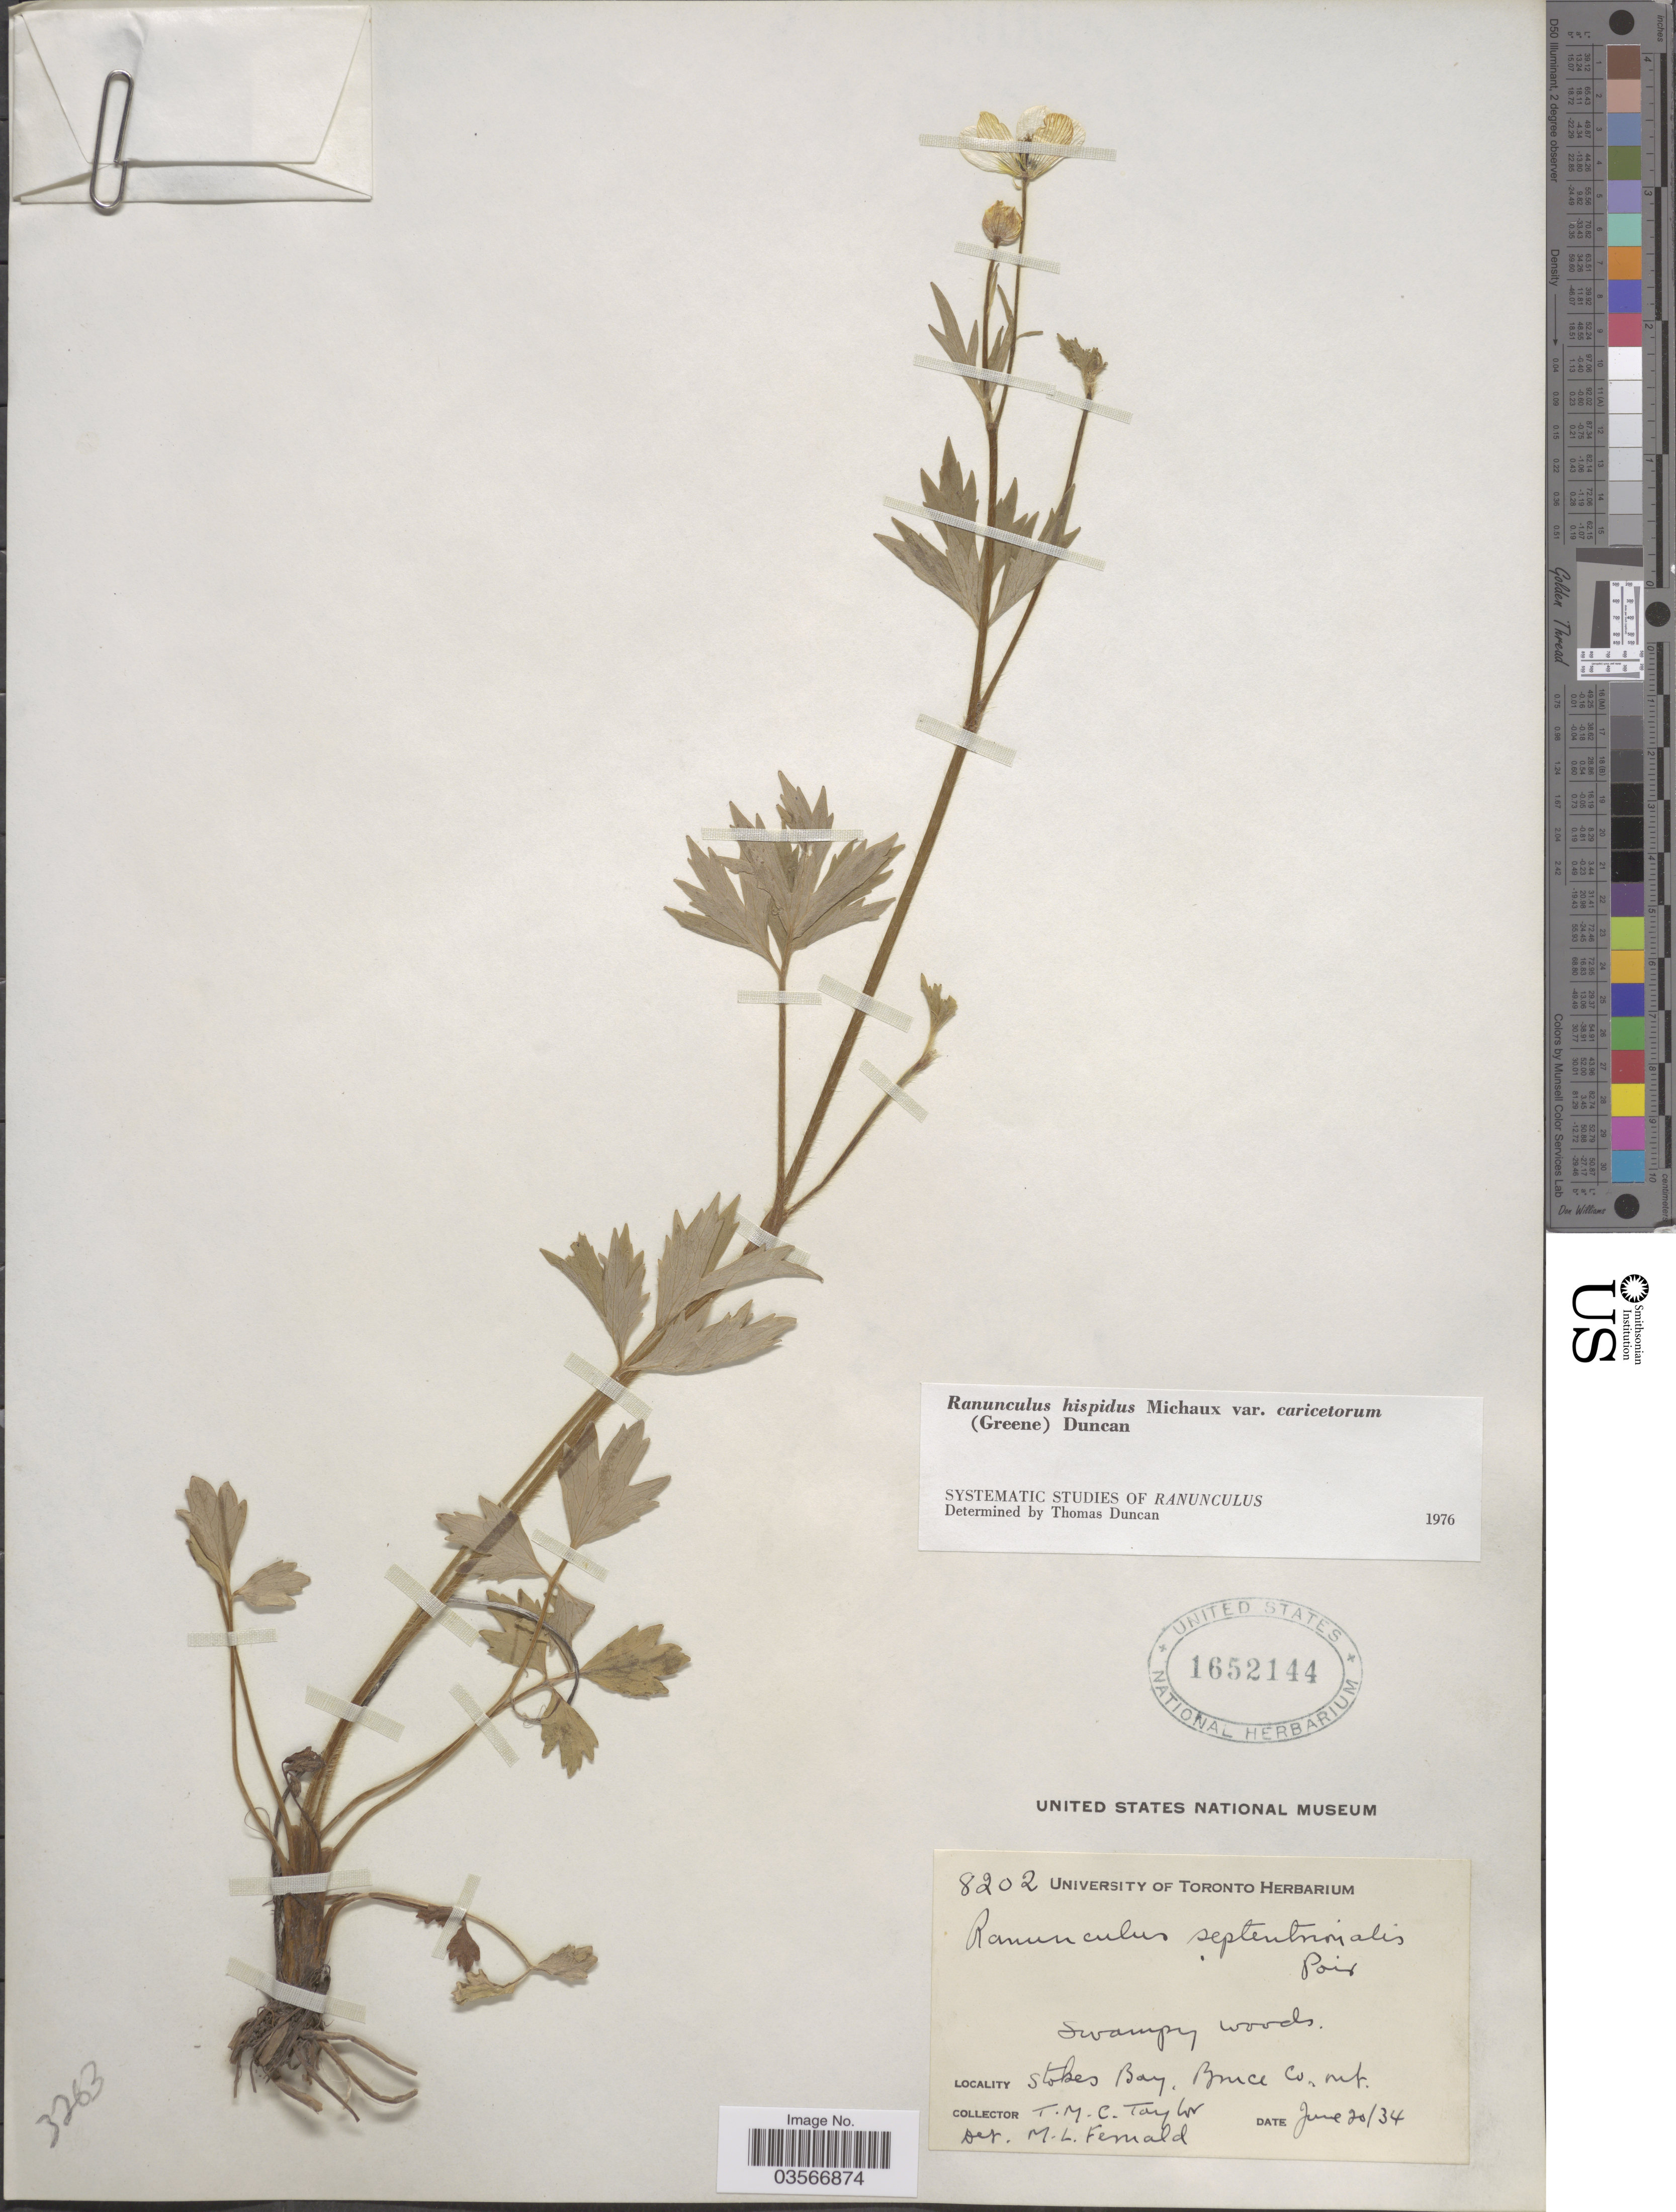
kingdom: Plantae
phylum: Tracheophyta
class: Magnoliopsida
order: Ranunculales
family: Ranunculaceae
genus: Ranunculus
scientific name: Ranunculus hispidus var. caricetorum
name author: Michx.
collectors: T. M. C. Taylor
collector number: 8202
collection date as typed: Transcribed d/m/y: 20/6/34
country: United States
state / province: Montana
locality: Swampy woods. Stokes Bay, Bruce Co.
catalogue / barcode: US 1652144